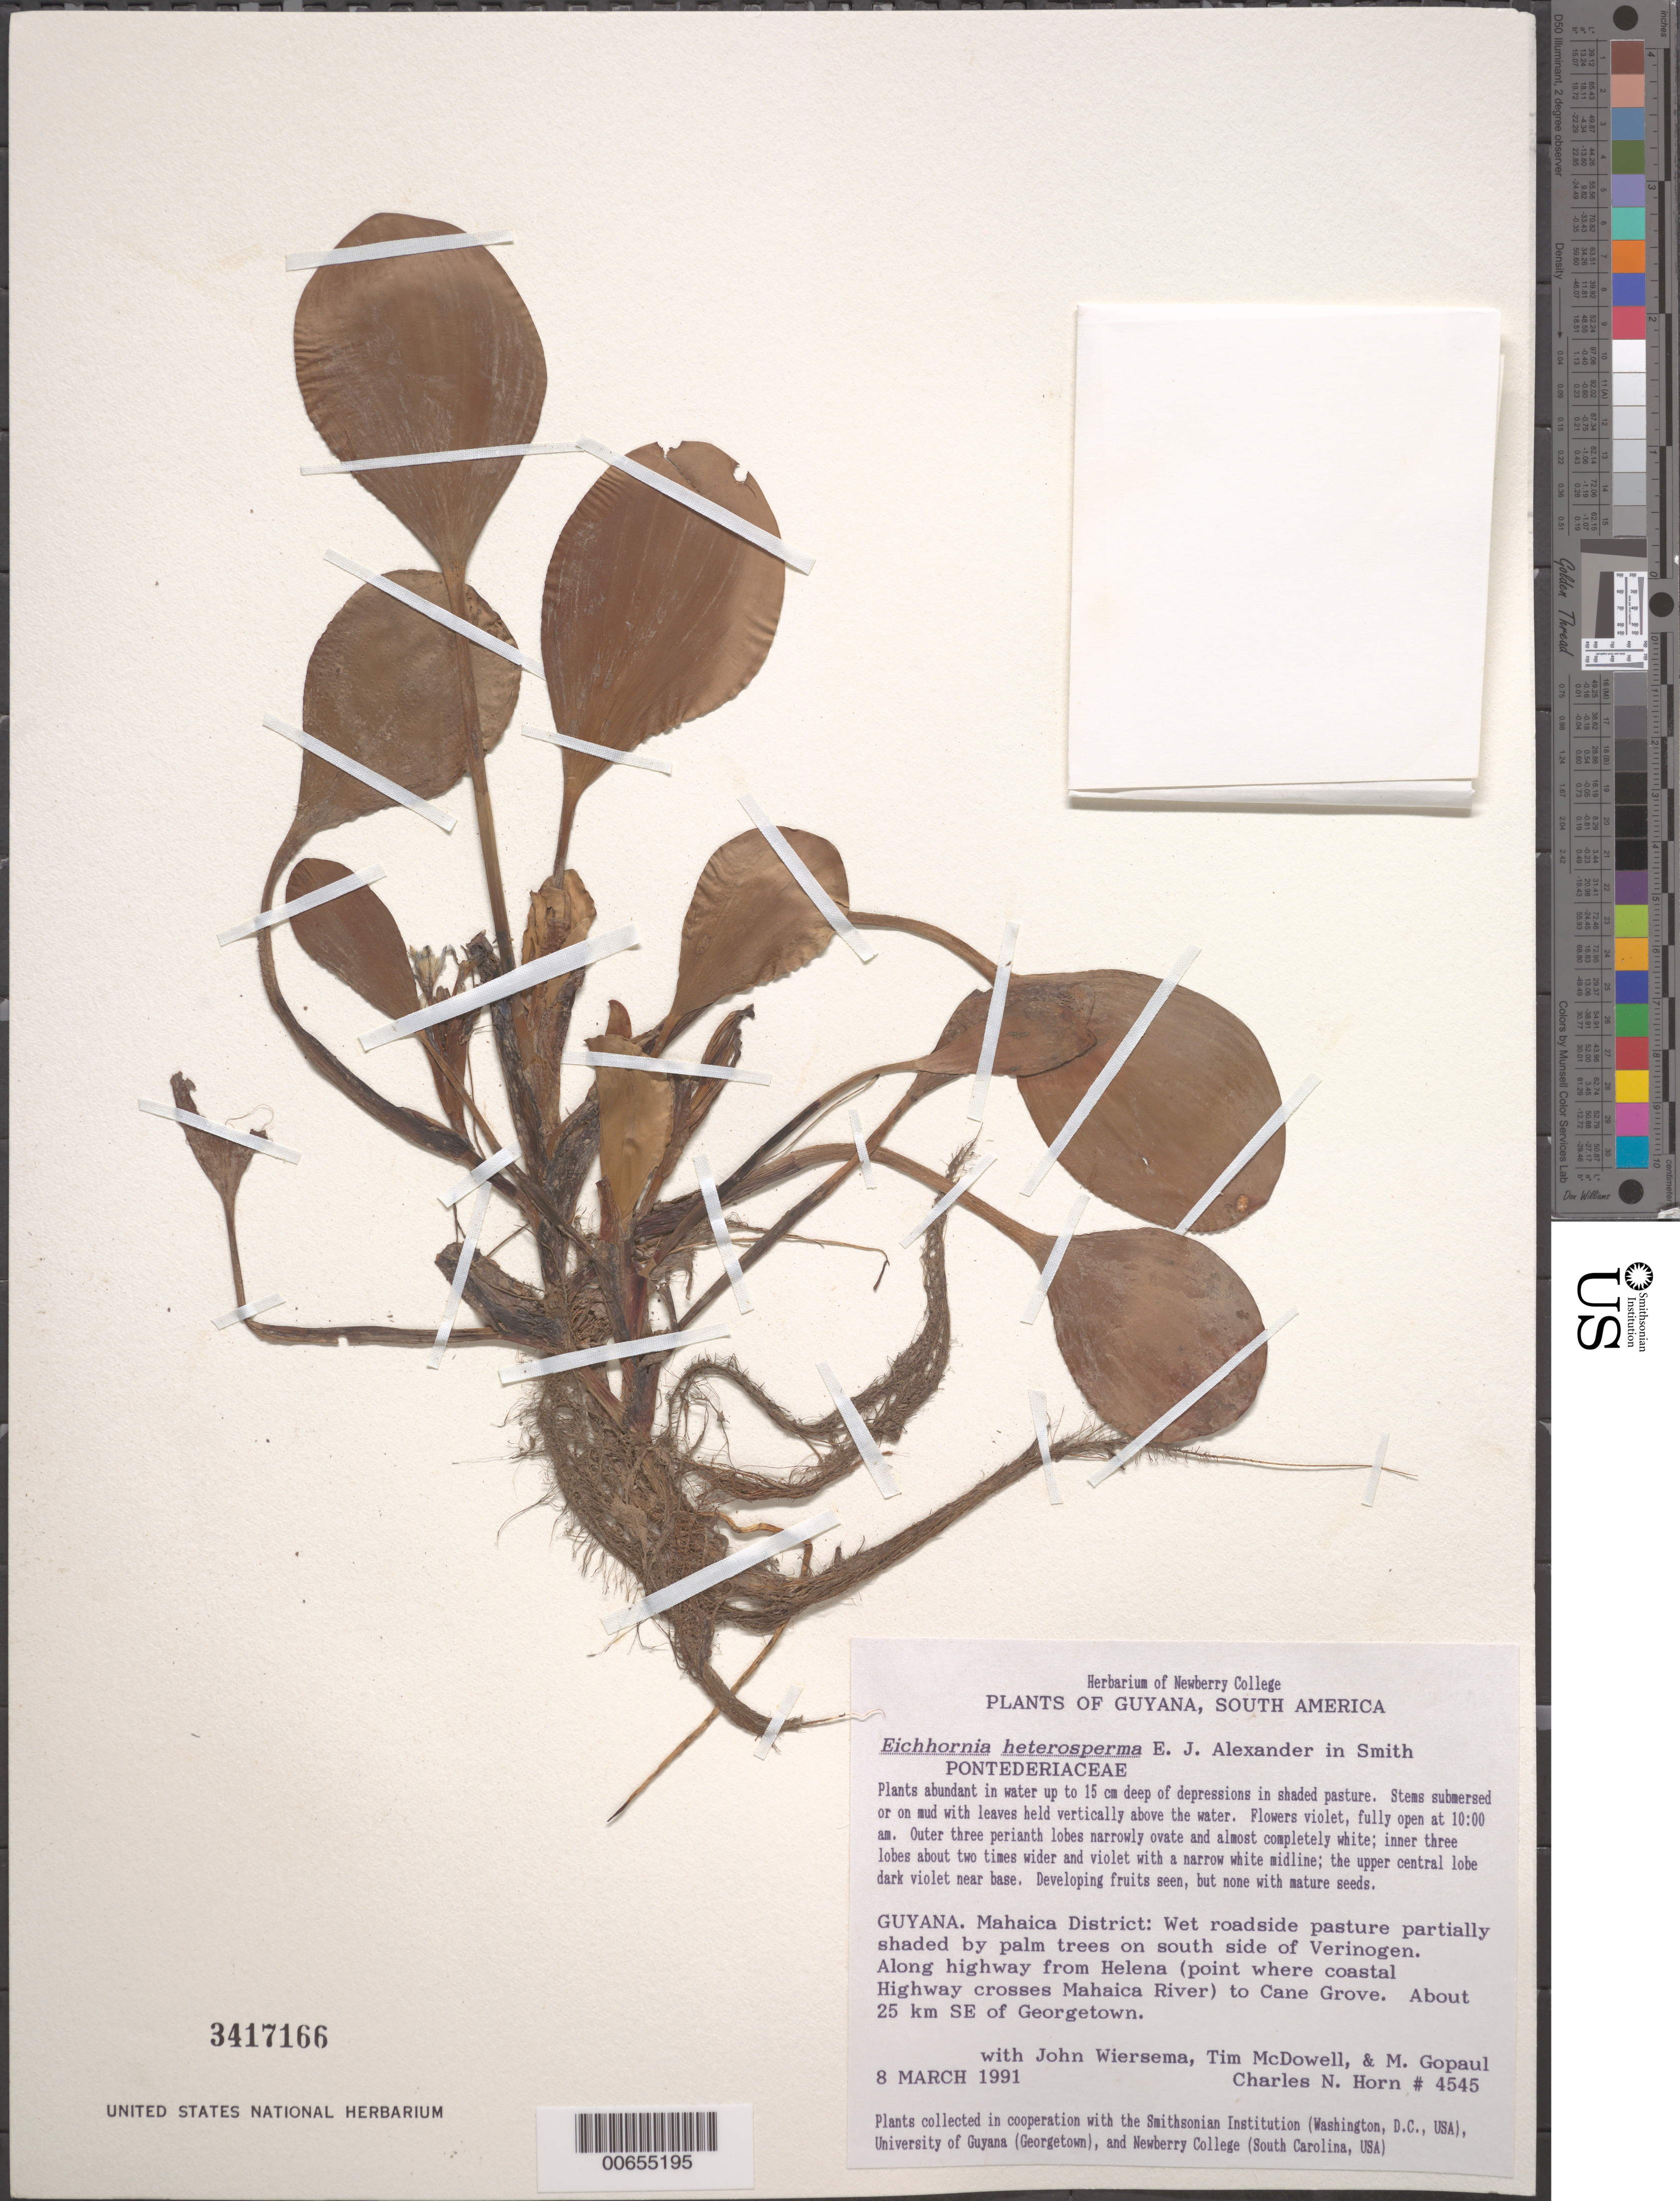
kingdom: Plantae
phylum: Tracheophyta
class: Liliopsida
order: Commelinales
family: Pontederiaceae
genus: Eichhornia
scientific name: Eichhornia heterosperma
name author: Alexander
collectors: C. N. Horn, J. H. Wiersema, T. McDowell & M. Gopaul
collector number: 4545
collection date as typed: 8-Mar-91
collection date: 1991-03-08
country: Guyana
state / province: Demerara-Mahaica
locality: Verinogen, south side, along hwy from Helena (point where coastal highway crosses Mahica River) to Cane Grove, about 25 km SE of Georgetown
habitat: Wet roadside pasture partially shaded by palm trees; in water up to 15 cm deep of depressions in shaded pasture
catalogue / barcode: US 3417166